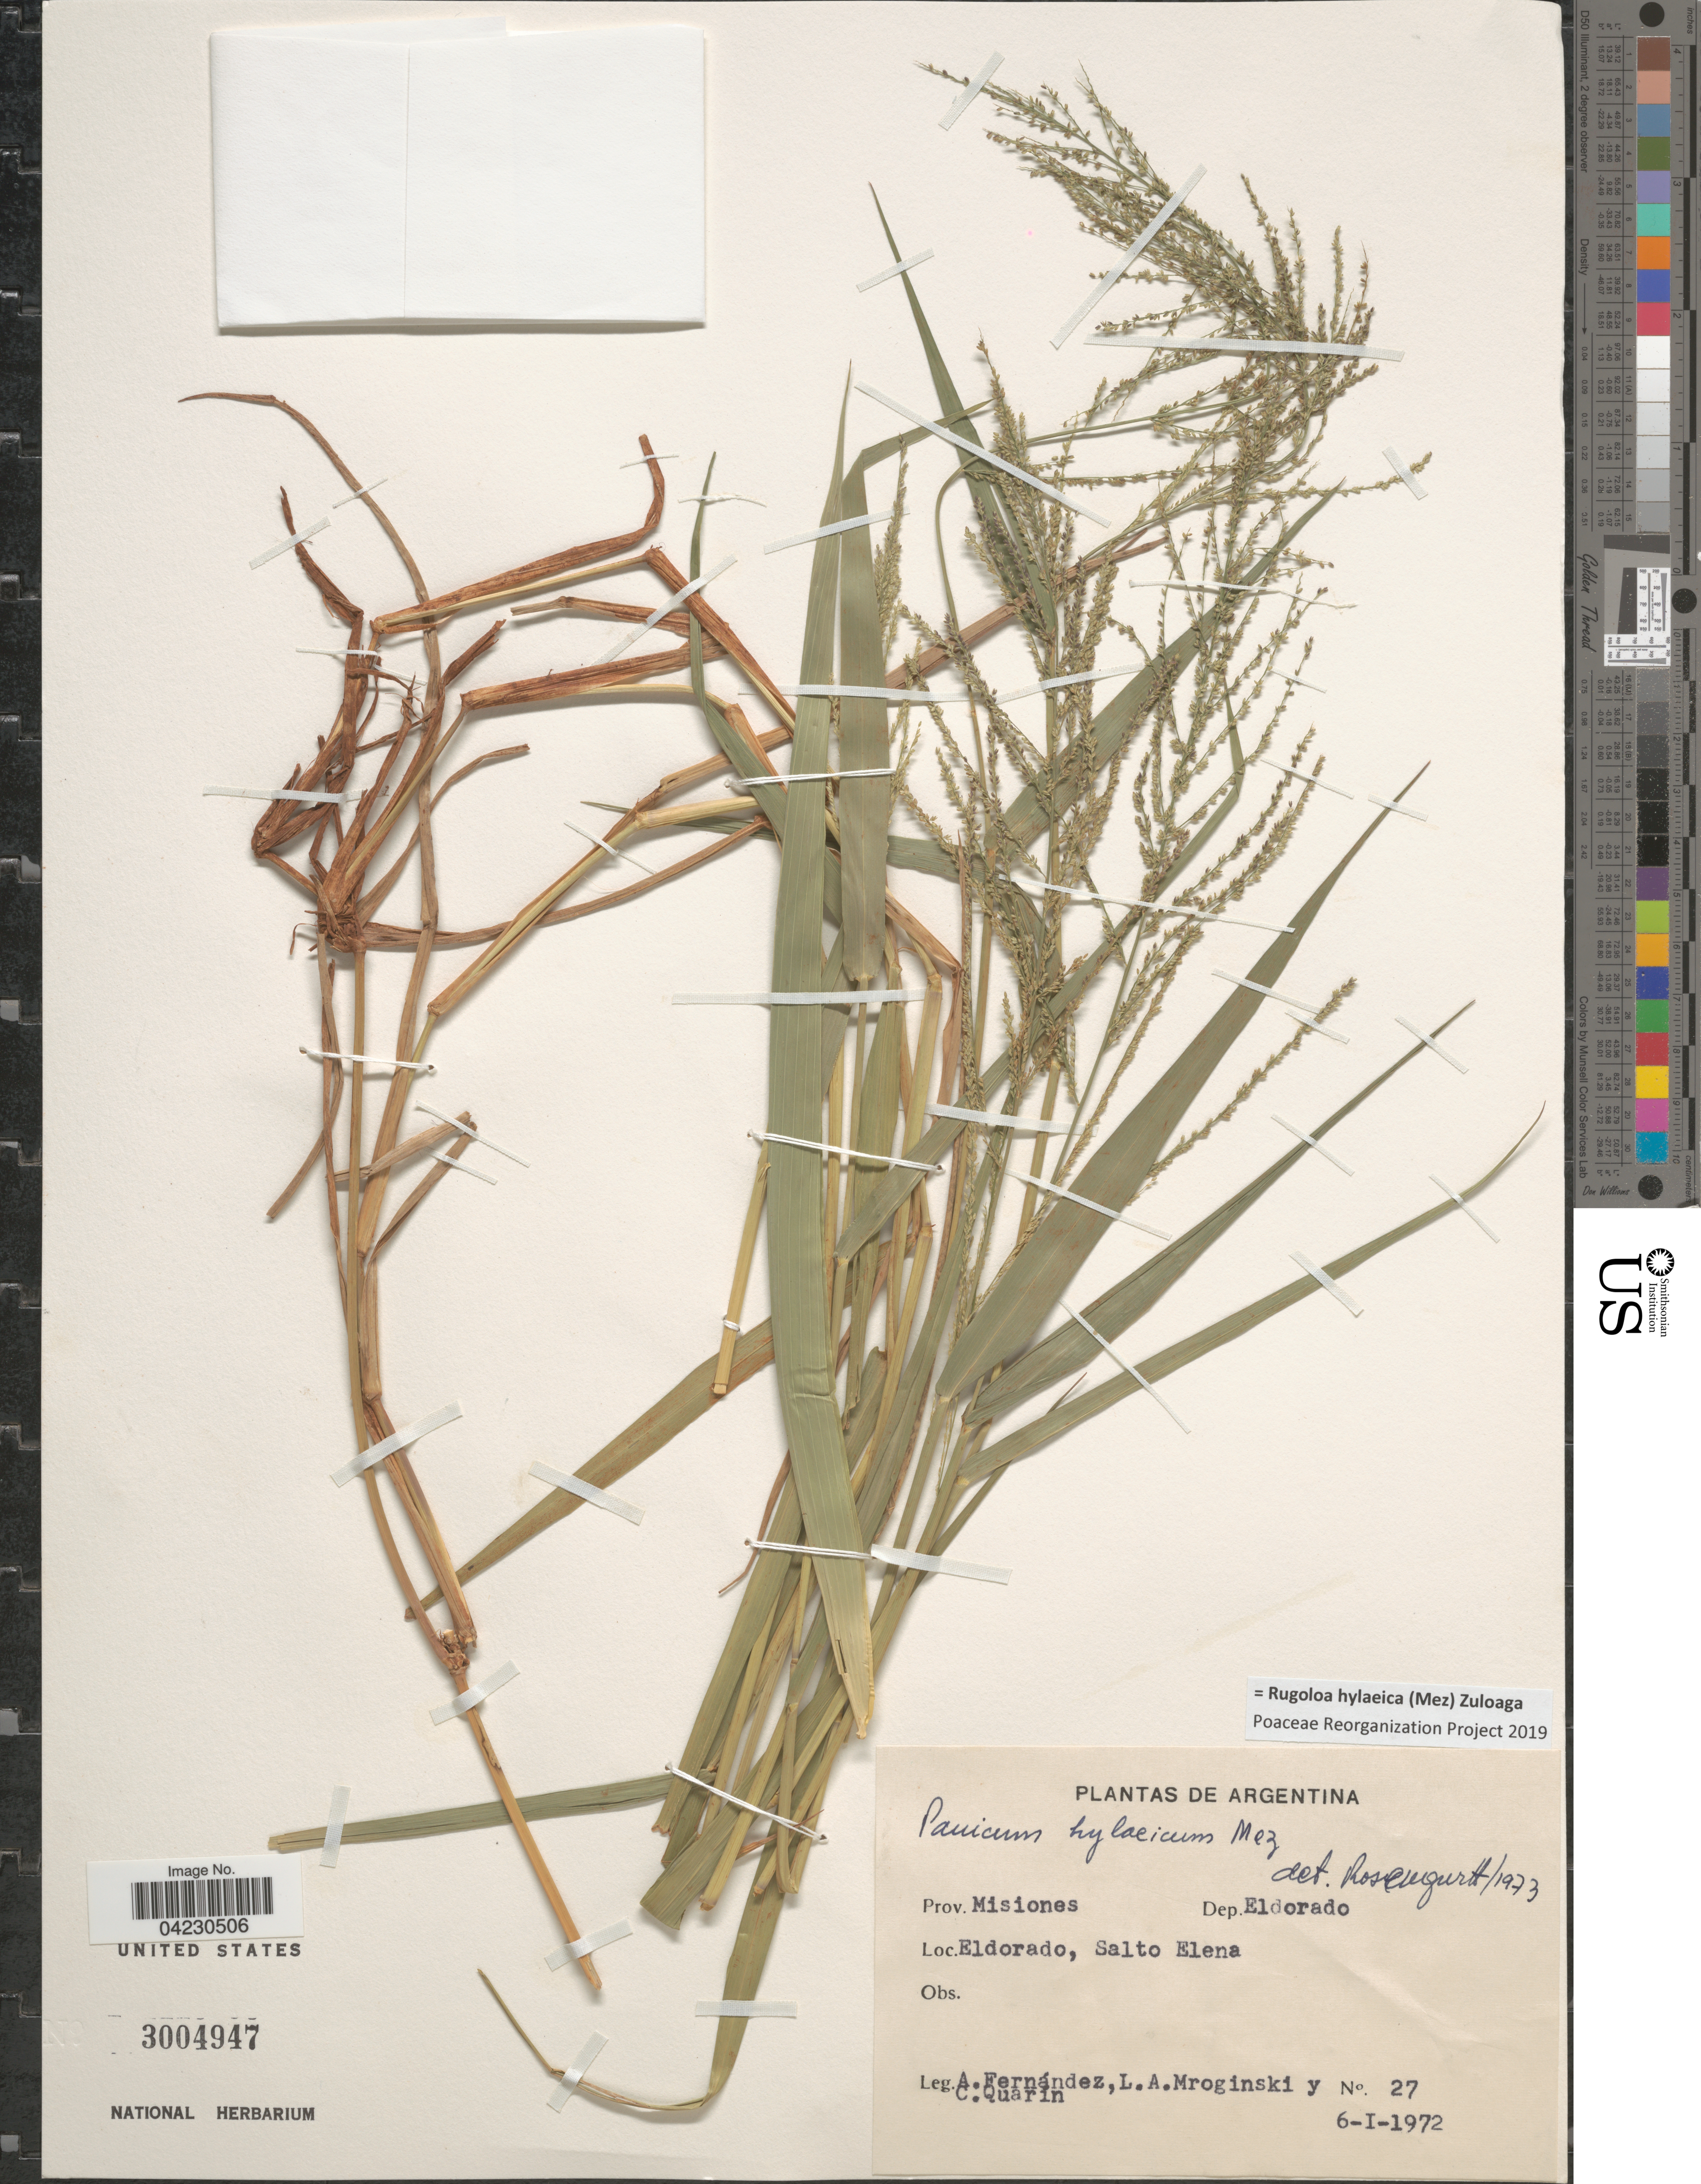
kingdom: Plantae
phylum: Tracheophyta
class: Liliopsida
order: Poales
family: Poaceae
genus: Rugoloa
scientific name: Rugoloa hylaeica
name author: (Mez) Zuloaga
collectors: A. Fernández, L. Mroginski & C. Quarin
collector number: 27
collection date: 1972-01-06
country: Argentina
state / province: Misiones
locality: Dep. Eldorado. Eldorado, Salto Elena.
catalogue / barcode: US 3004947